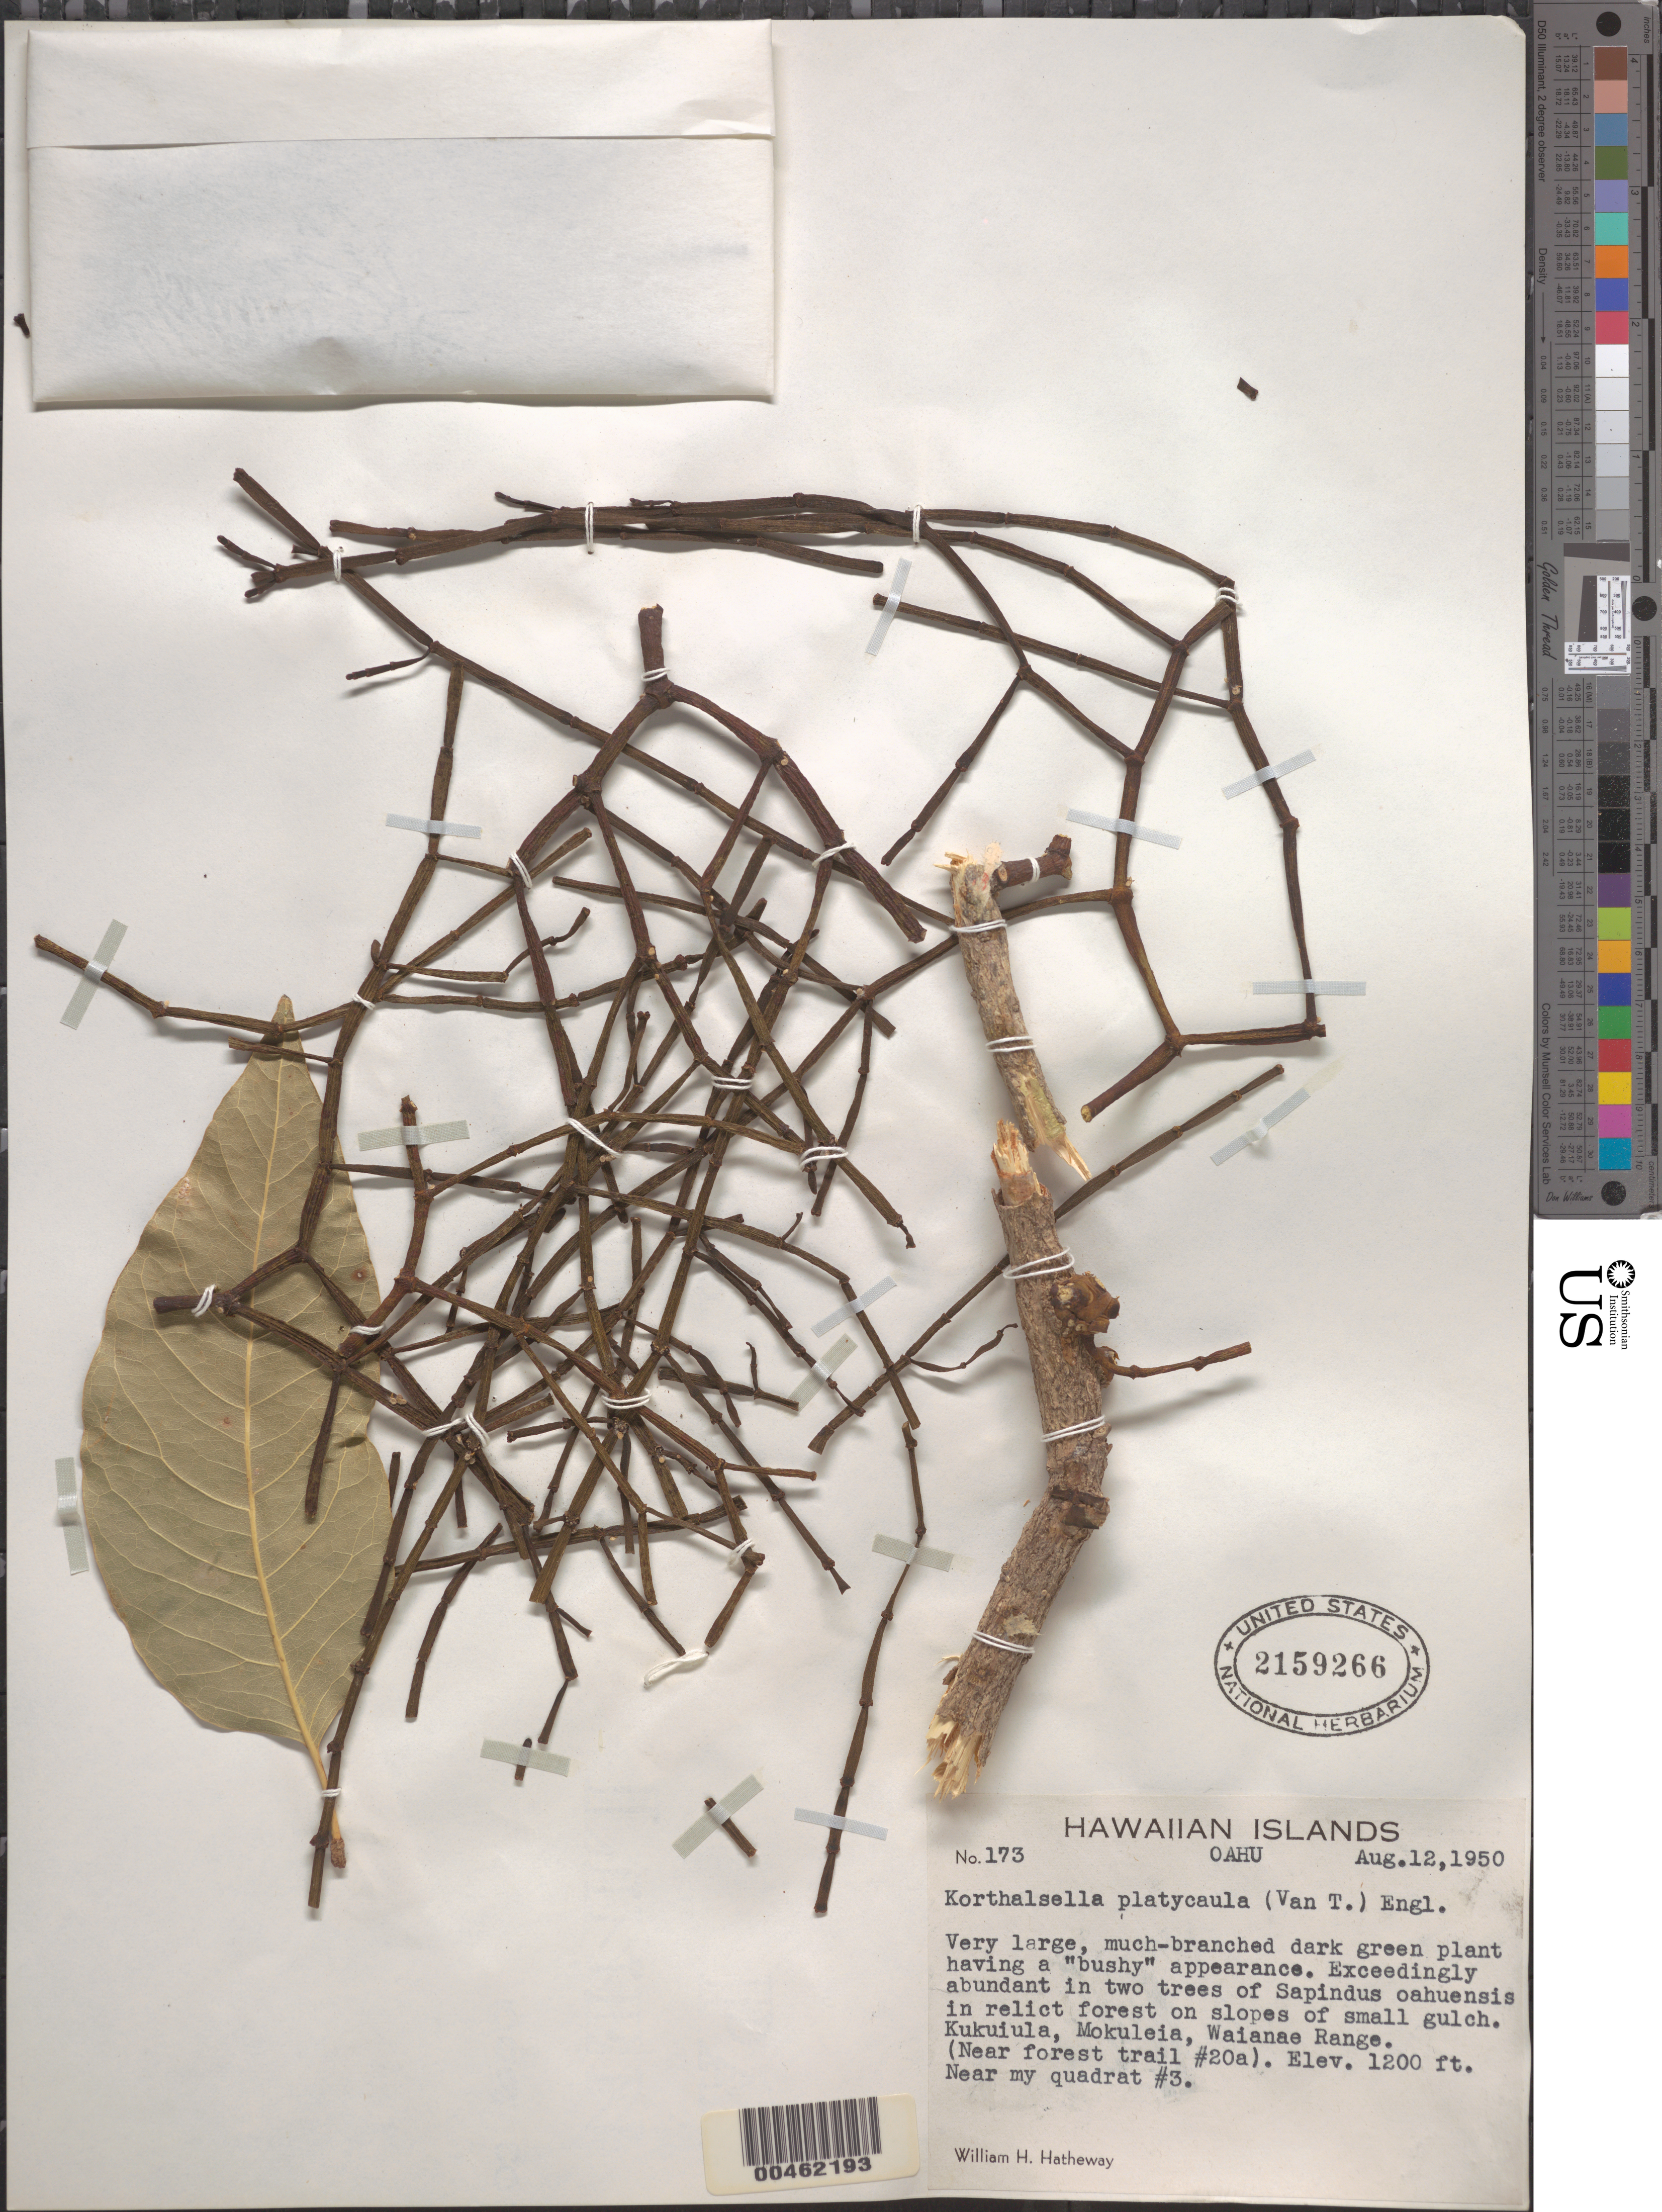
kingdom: Plantae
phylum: Tracheophyta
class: Magnoliopsida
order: Santalales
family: Viscaceae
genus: Korthalsella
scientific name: Korthalsella platycaula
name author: (Tiegh.) Engl.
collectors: W. H. Hatheway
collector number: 173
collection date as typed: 12 Aug 1950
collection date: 1950-08-12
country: United States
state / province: Hawaii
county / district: Honolulu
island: Oahu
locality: Kukuiula, Mokuleia, Waianae Range, near quadrat #3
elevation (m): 366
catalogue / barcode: US 2159266